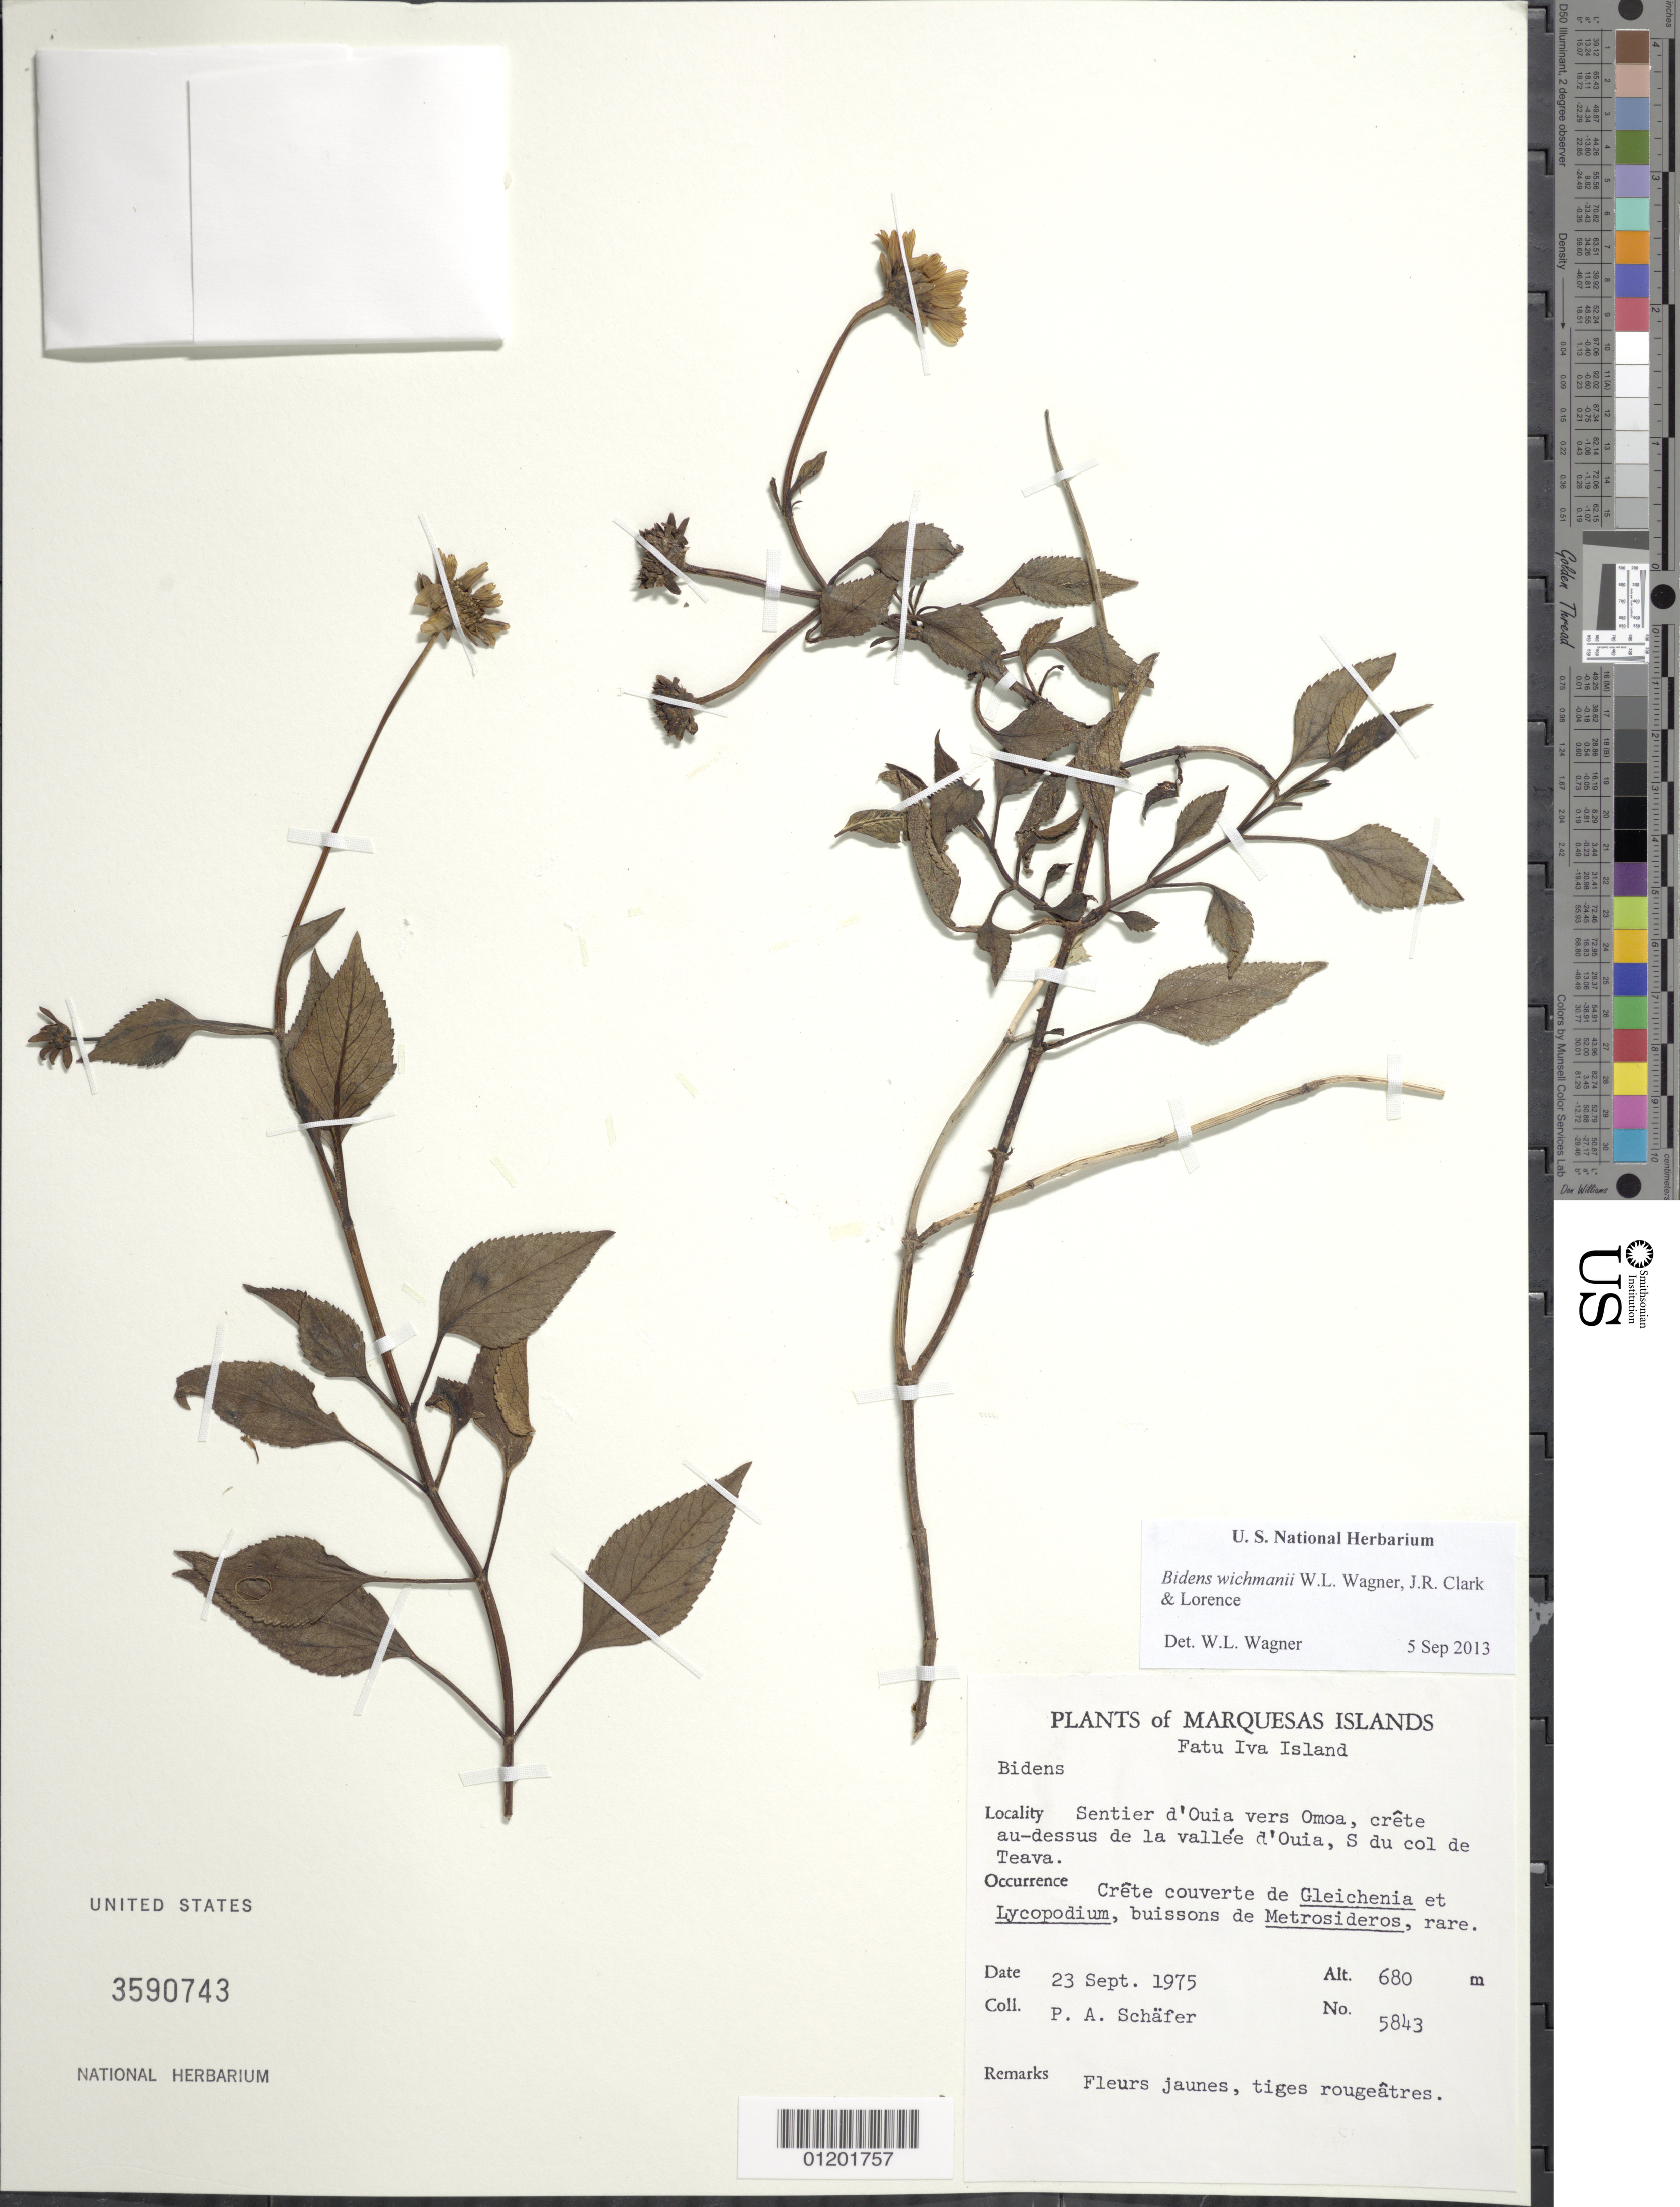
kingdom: Plantae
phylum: Tracheophyta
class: Magnoliopsida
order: Asterales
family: Asteraceae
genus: Bidens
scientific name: Bidens wichmanii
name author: W.L. Wagner et al.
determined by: Wagner, W. L., (BOT), Smithsonian Institution - National Museum of Natural History (UNITED STATES)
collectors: P. A. Schäfer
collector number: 5843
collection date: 1975-09-23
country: French Polynesia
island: Fatu Hiva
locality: Sentier d'Ouia vers 'Omo'a, crête au-dessus de la vallée d'Ouia, S du col de Teava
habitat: Crête couverte de Gleichenia et Lycopodium, buissons de Metrosideros; rare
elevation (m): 680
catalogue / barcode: US 3590743